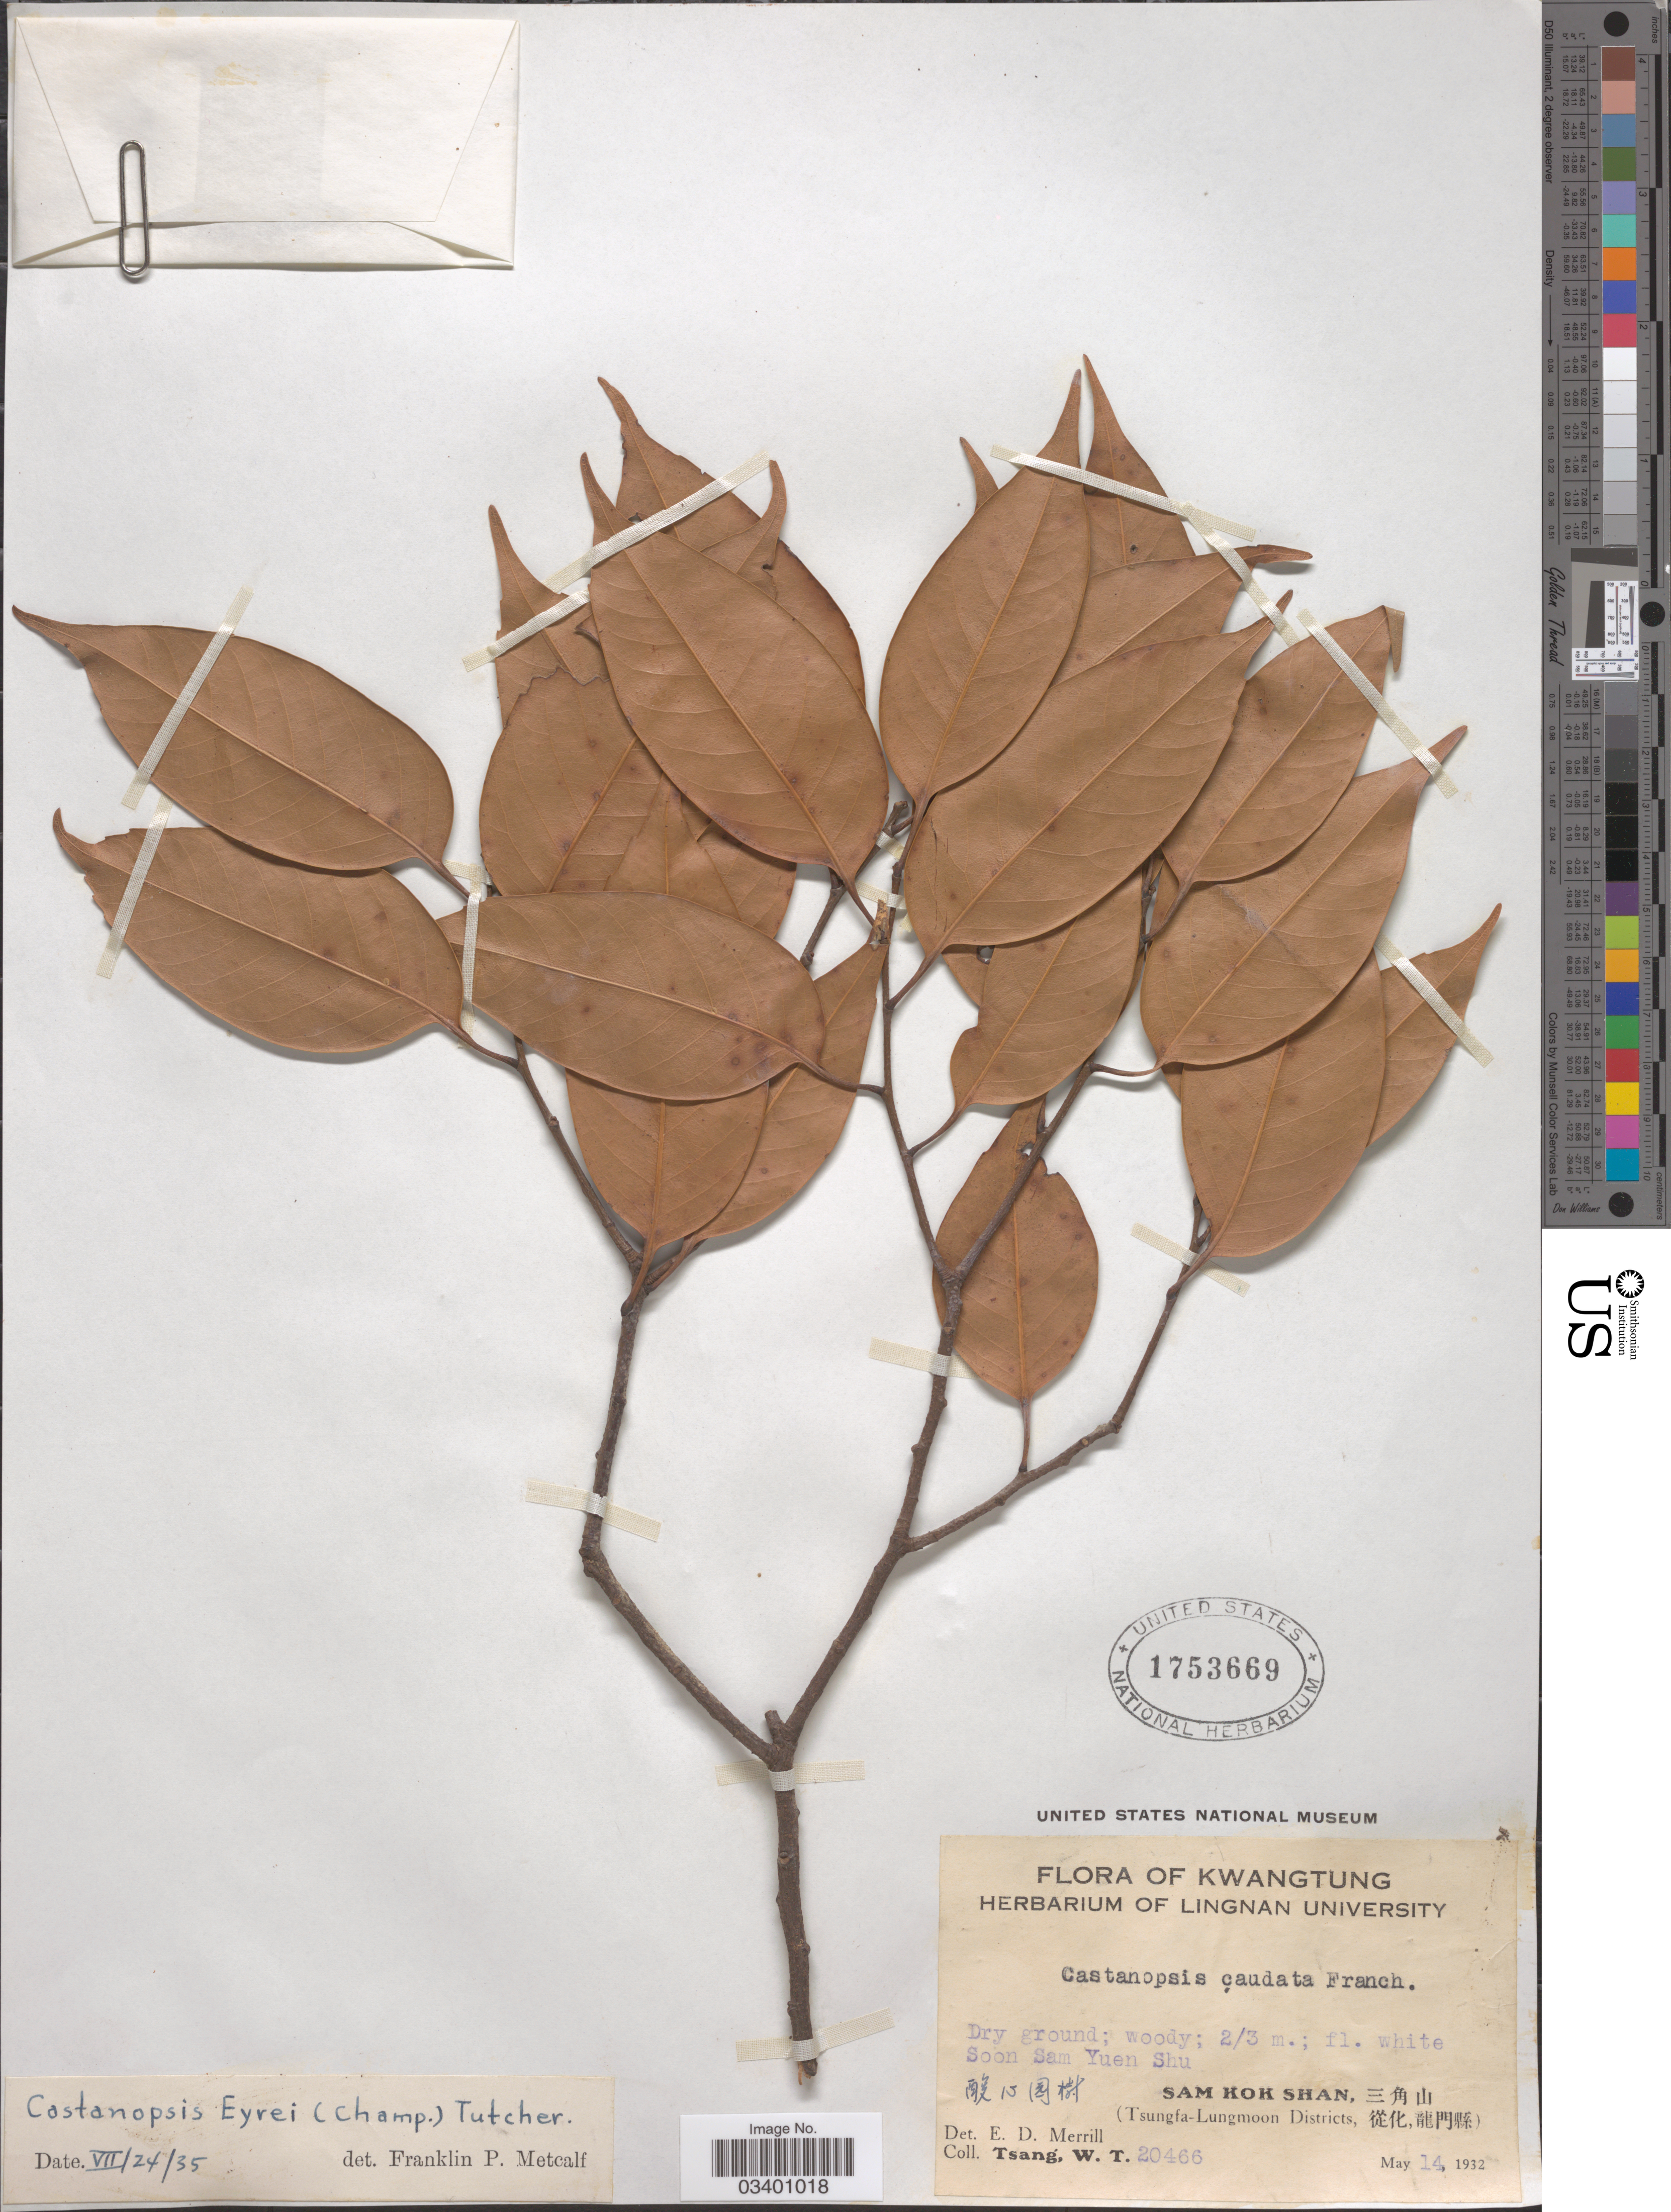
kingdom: Plantae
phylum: Tracheophyta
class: Magnoliopsida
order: Fagales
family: Fagaceae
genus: Castanopsis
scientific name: Castanopsis eyrei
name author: Tutcher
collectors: W. T. Tsang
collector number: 20466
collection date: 1932-05-14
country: China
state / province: Guangdong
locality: Kwatung.Soon Sam Yuen Shu . Sam Kok Shan, (Tsungfa-Lungmoon Districts,)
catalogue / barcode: US 1753669